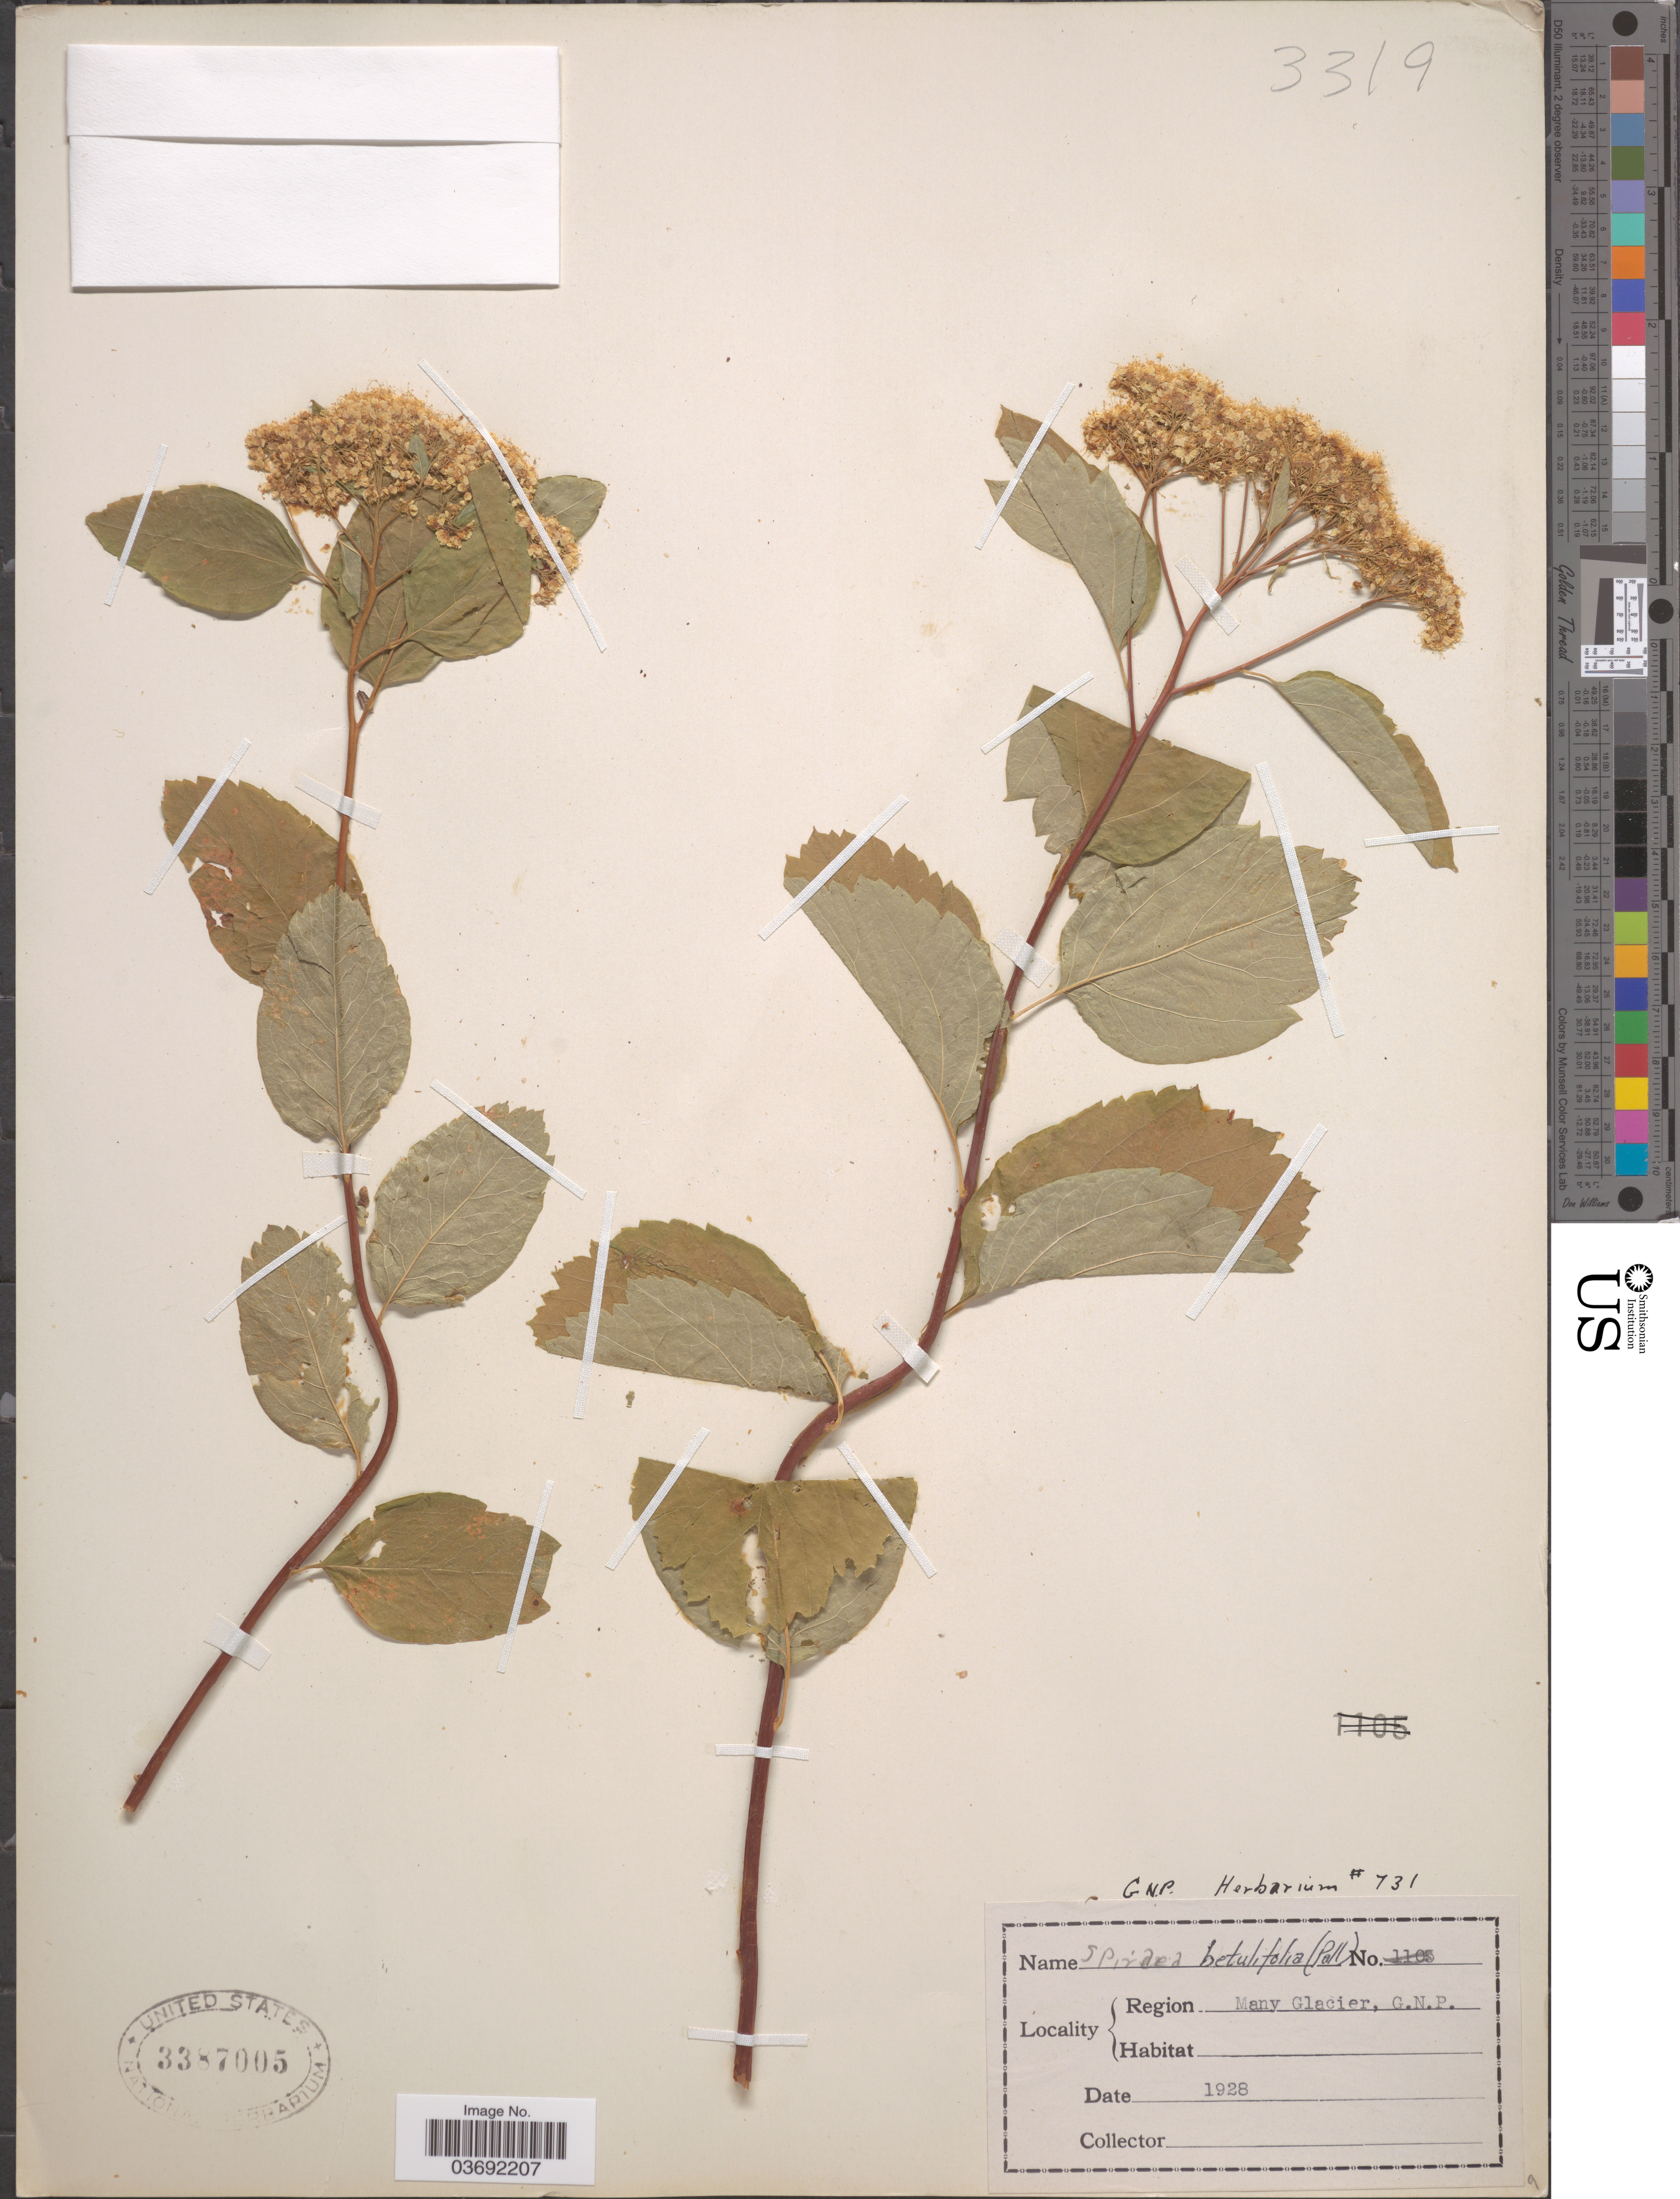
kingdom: Plantae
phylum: Tracheophyta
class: Magnoliopsida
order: Rosales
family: Rosaceae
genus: Spiraea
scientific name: Spiraea betulifolia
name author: Pall.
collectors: ex herb. G. N. P.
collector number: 731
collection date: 1928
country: United States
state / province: Montana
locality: Region Many Glacier, G. N. P.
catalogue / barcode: US 3387005